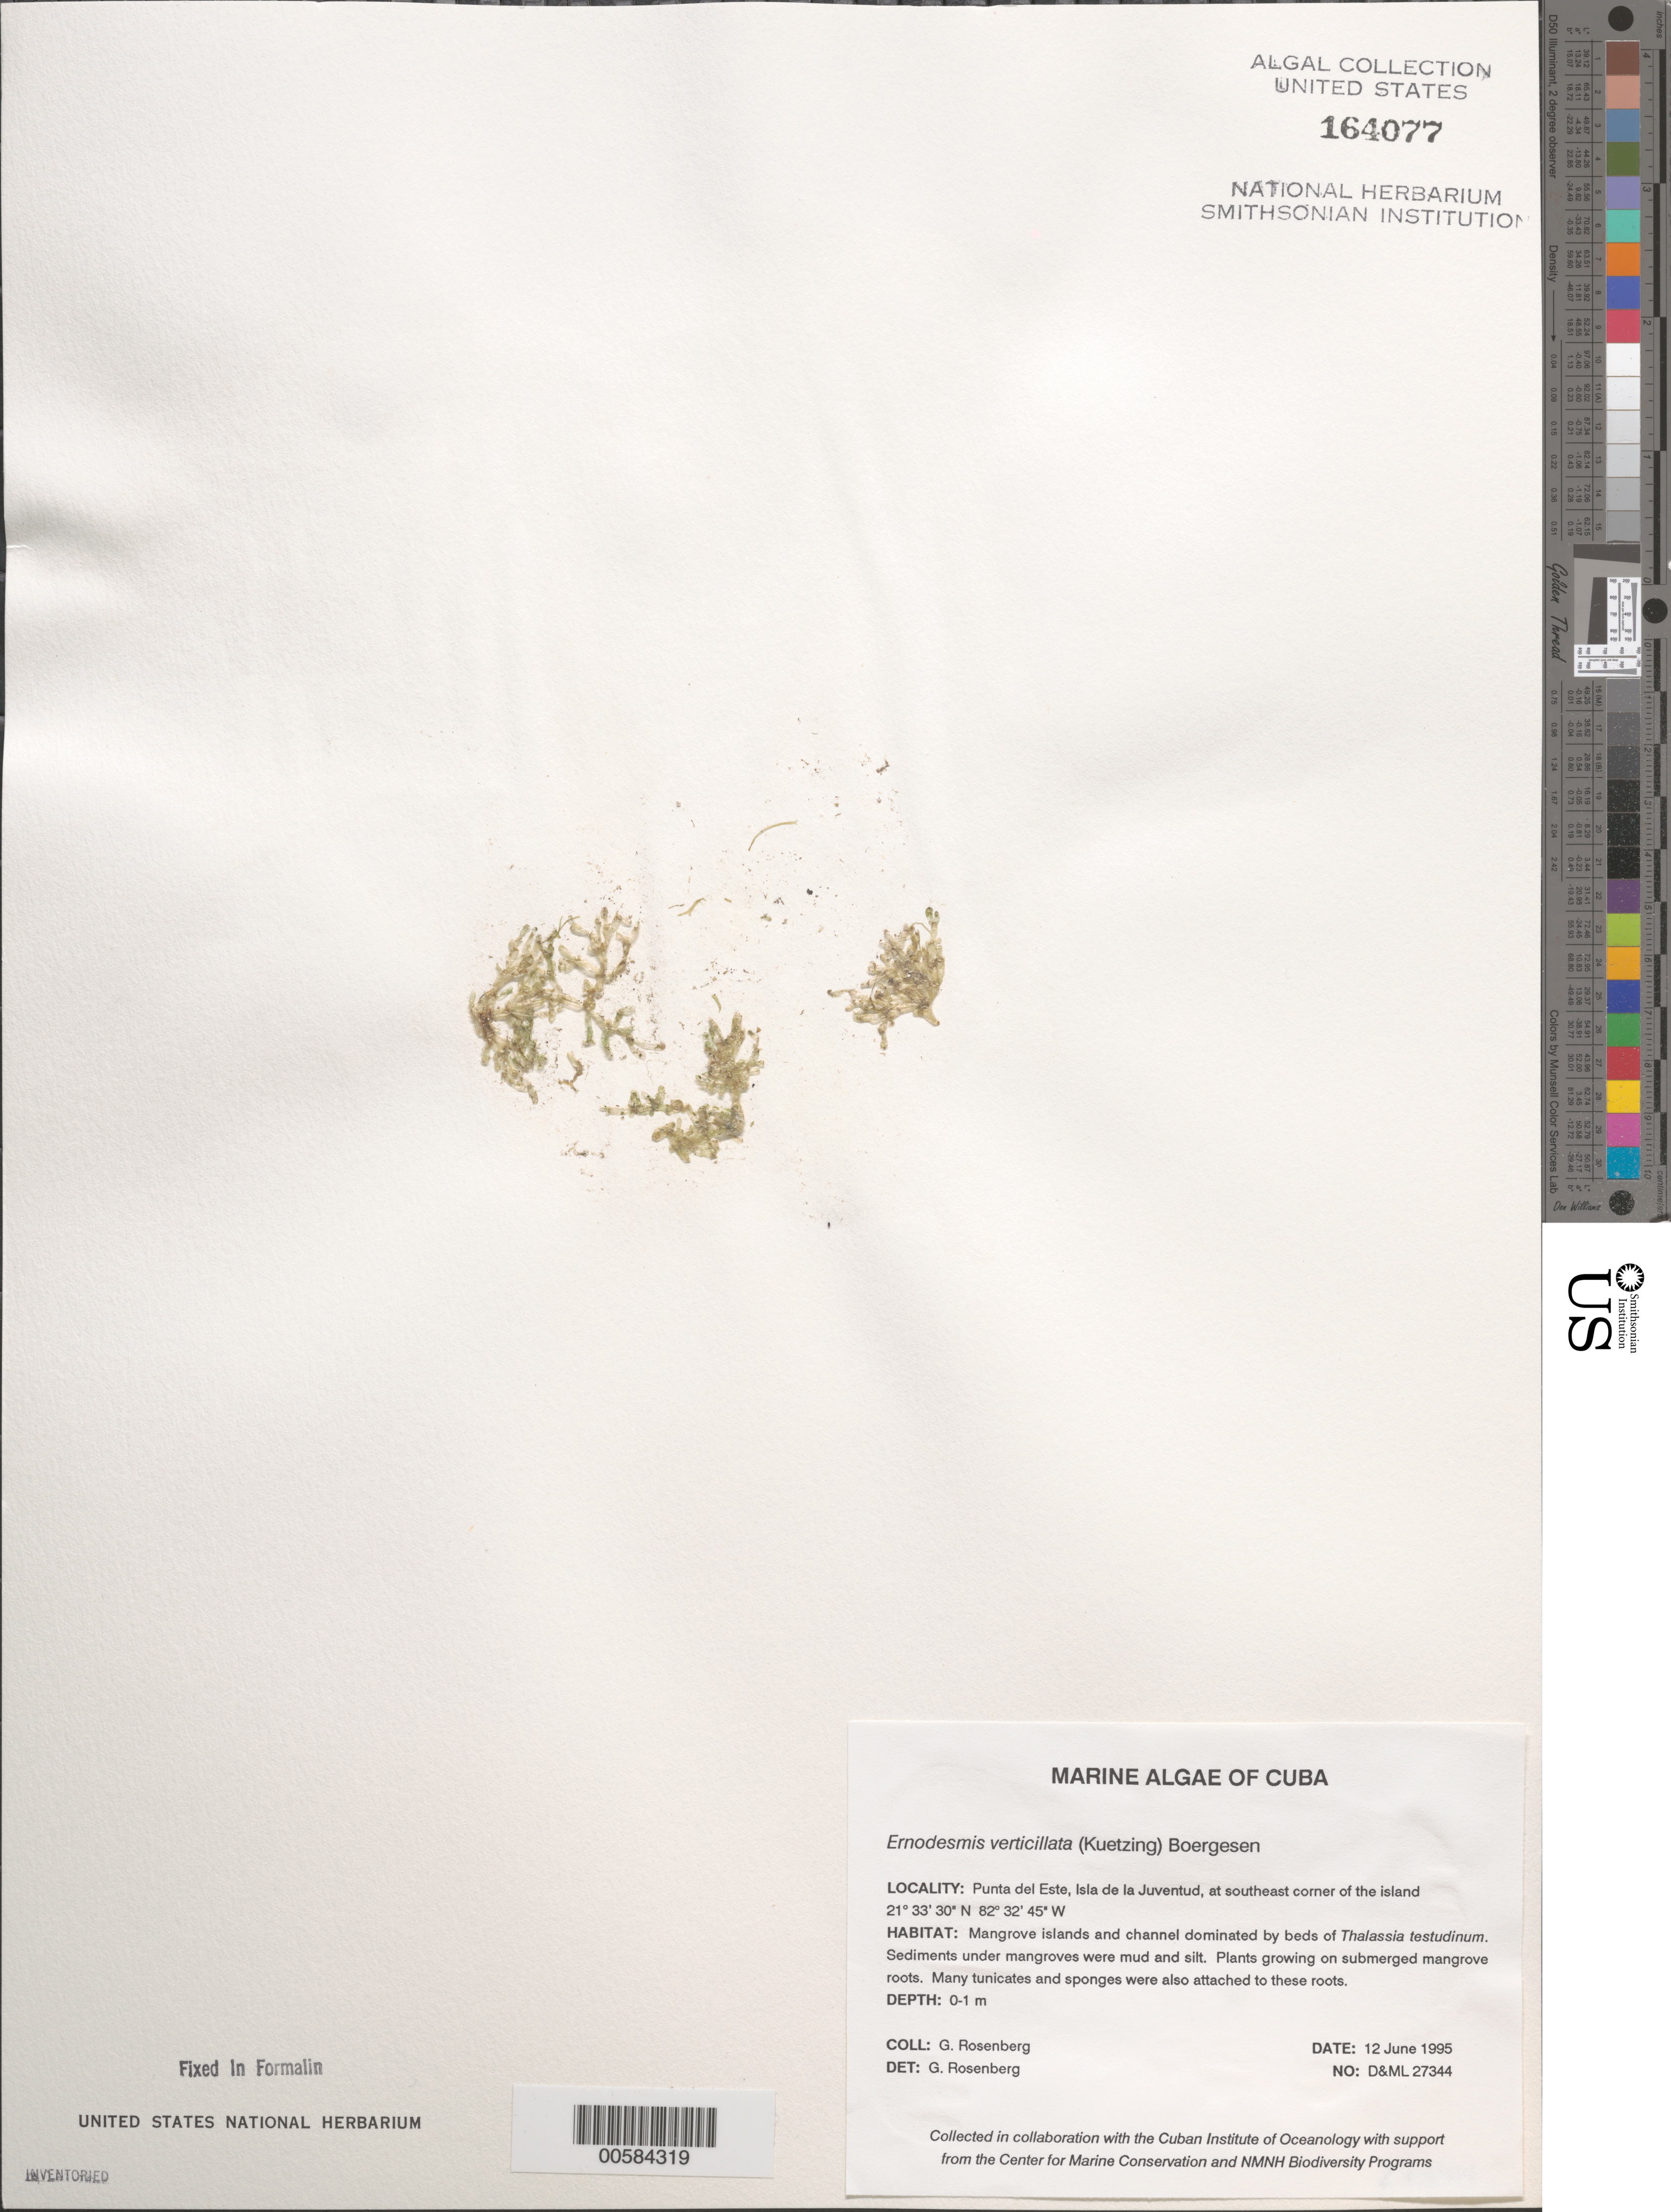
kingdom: Plantae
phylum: Chlorophyta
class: Ulvophyceae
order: Siphonocladales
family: Siphonocladaceae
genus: Ernodesmis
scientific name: Ernodesmis verticillata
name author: (Kütz.) Børgesen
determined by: Rosenberg, G.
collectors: G. Rosenberg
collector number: D&ML 27344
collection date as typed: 12 Jun 1995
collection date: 1995-06-12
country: Cuba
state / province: Isla de La Juventud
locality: Isla de la juventud, punta del este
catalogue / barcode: US 164077